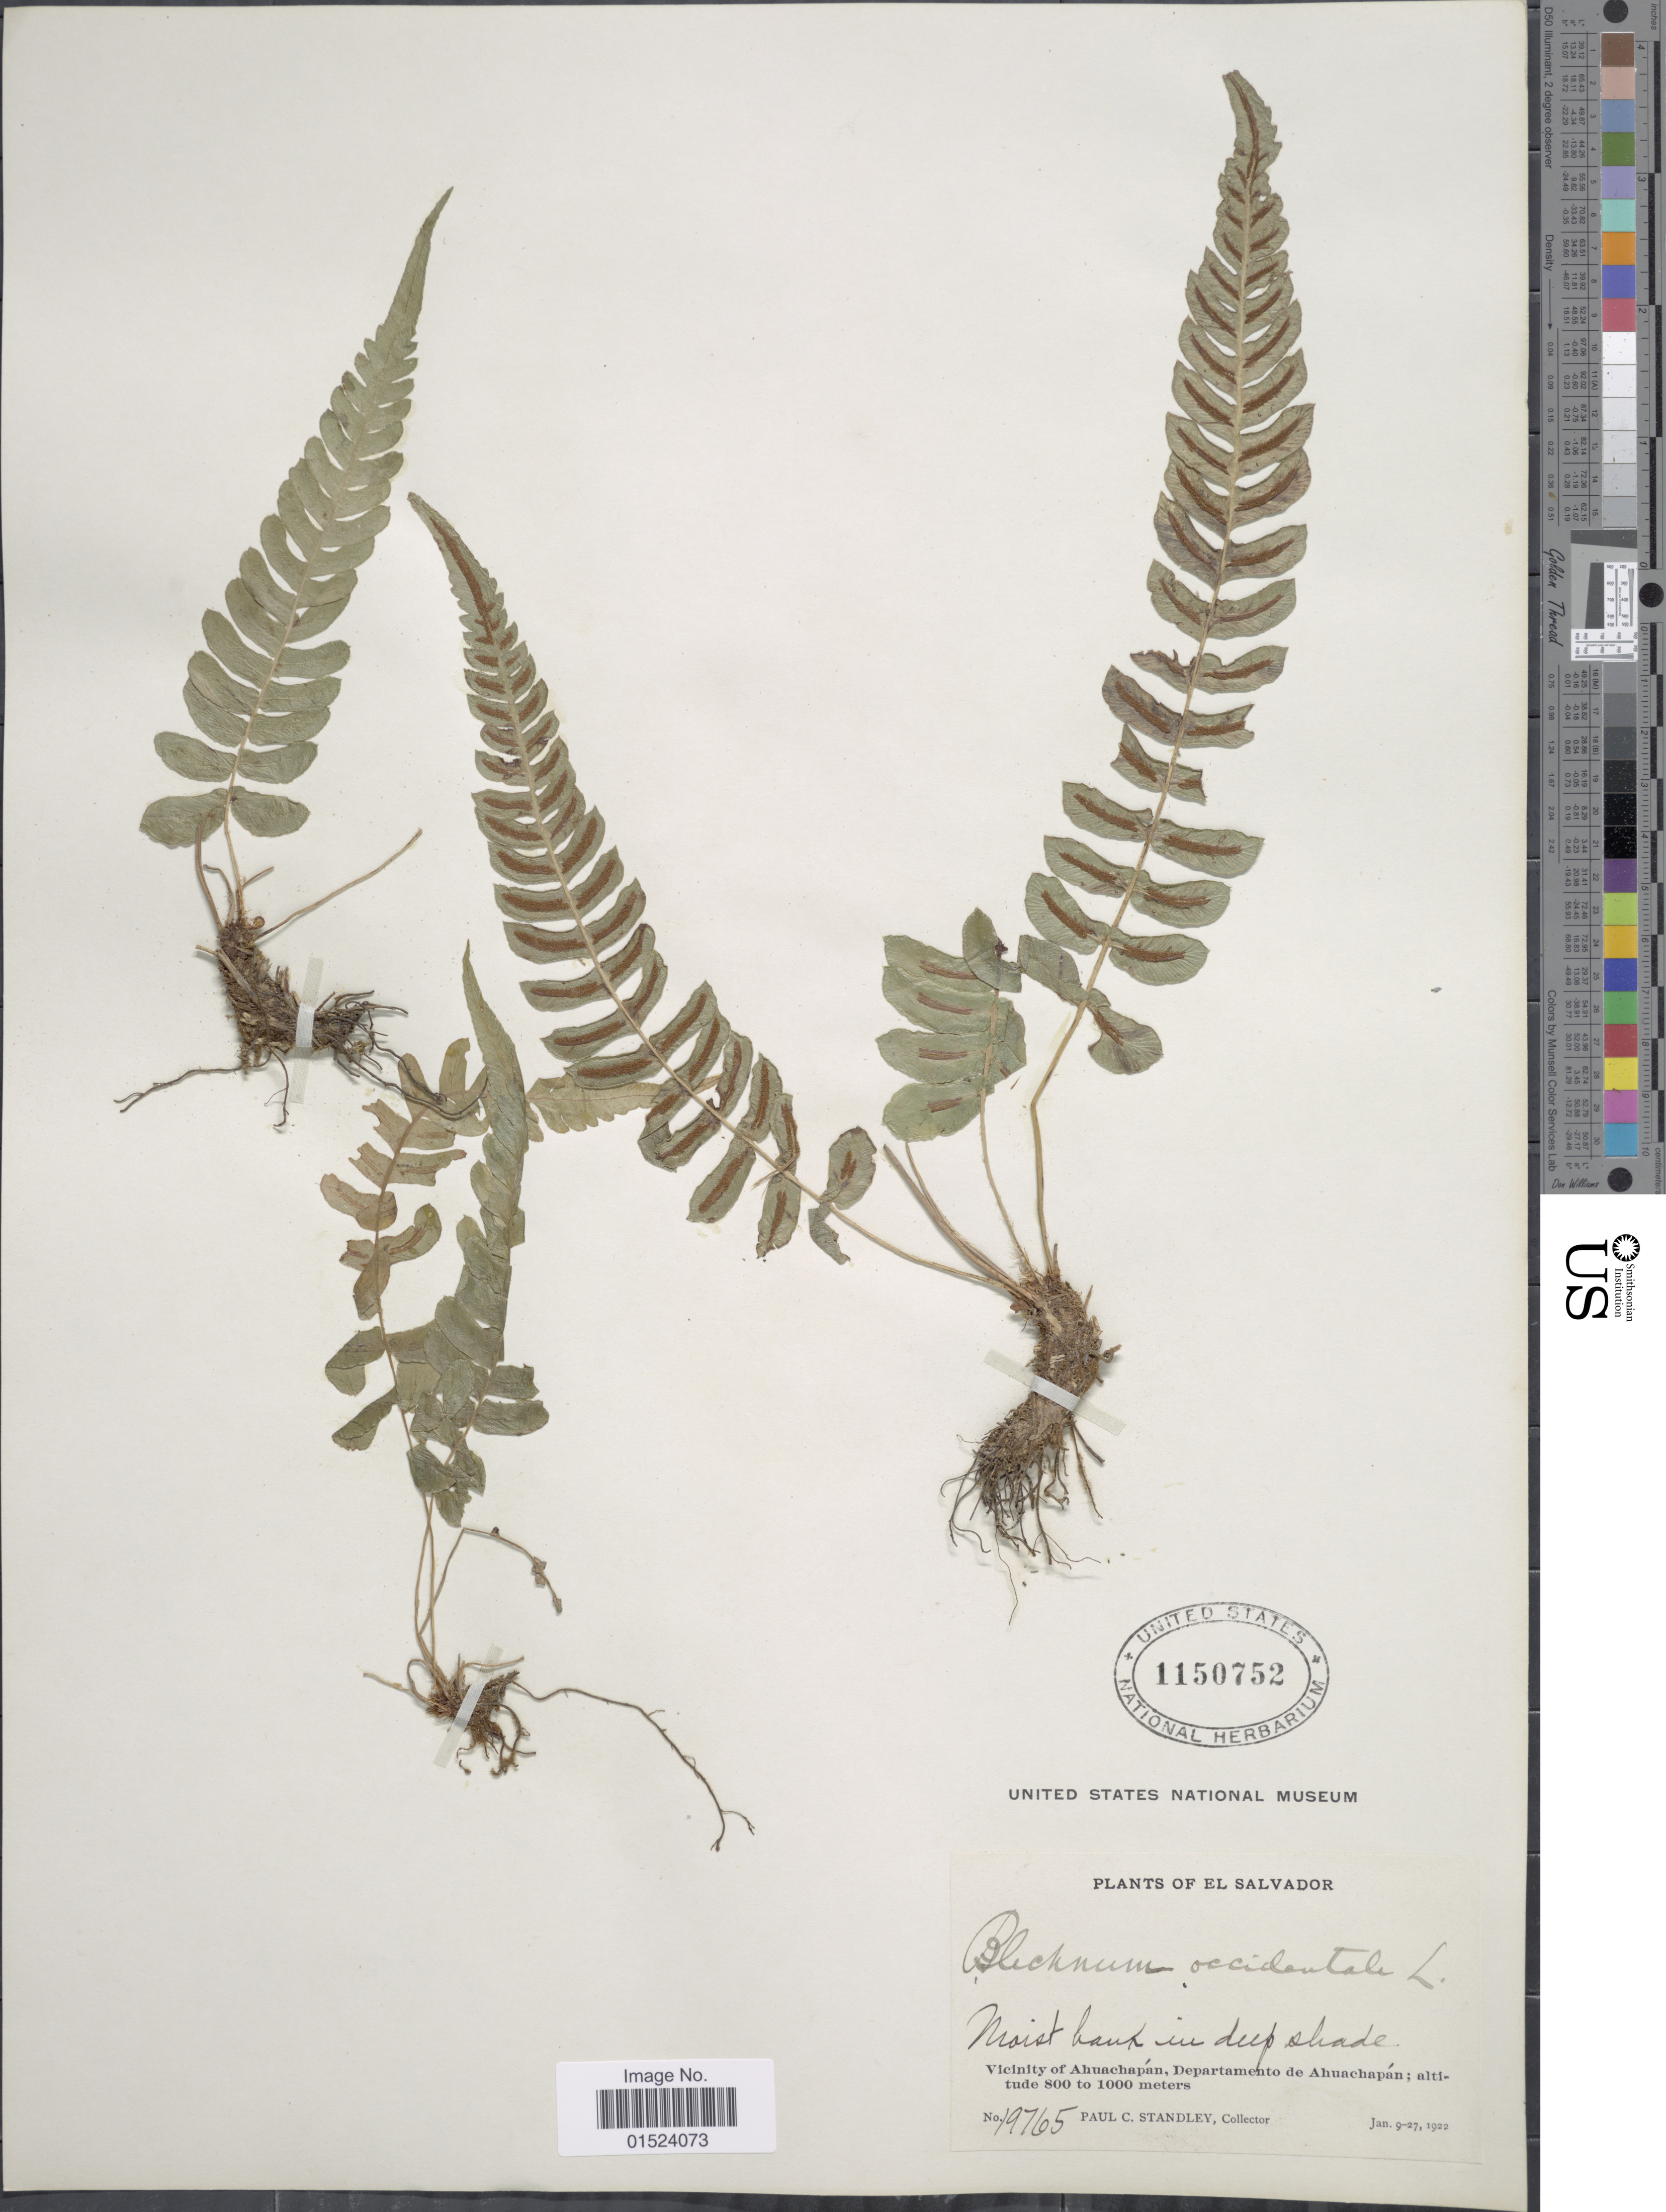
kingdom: Plantae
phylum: Tracheophyta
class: Polypodiopsida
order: Polypodiales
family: Blechnaceae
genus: Blechnum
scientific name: Blechnum glandulosum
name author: Link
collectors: P. C. Standley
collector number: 19765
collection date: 1922-01-09/1922-01-27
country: El Salvador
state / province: Ahuachapan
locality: Vicinity of Ahuachapán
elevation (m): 800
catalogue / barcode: US 1150752